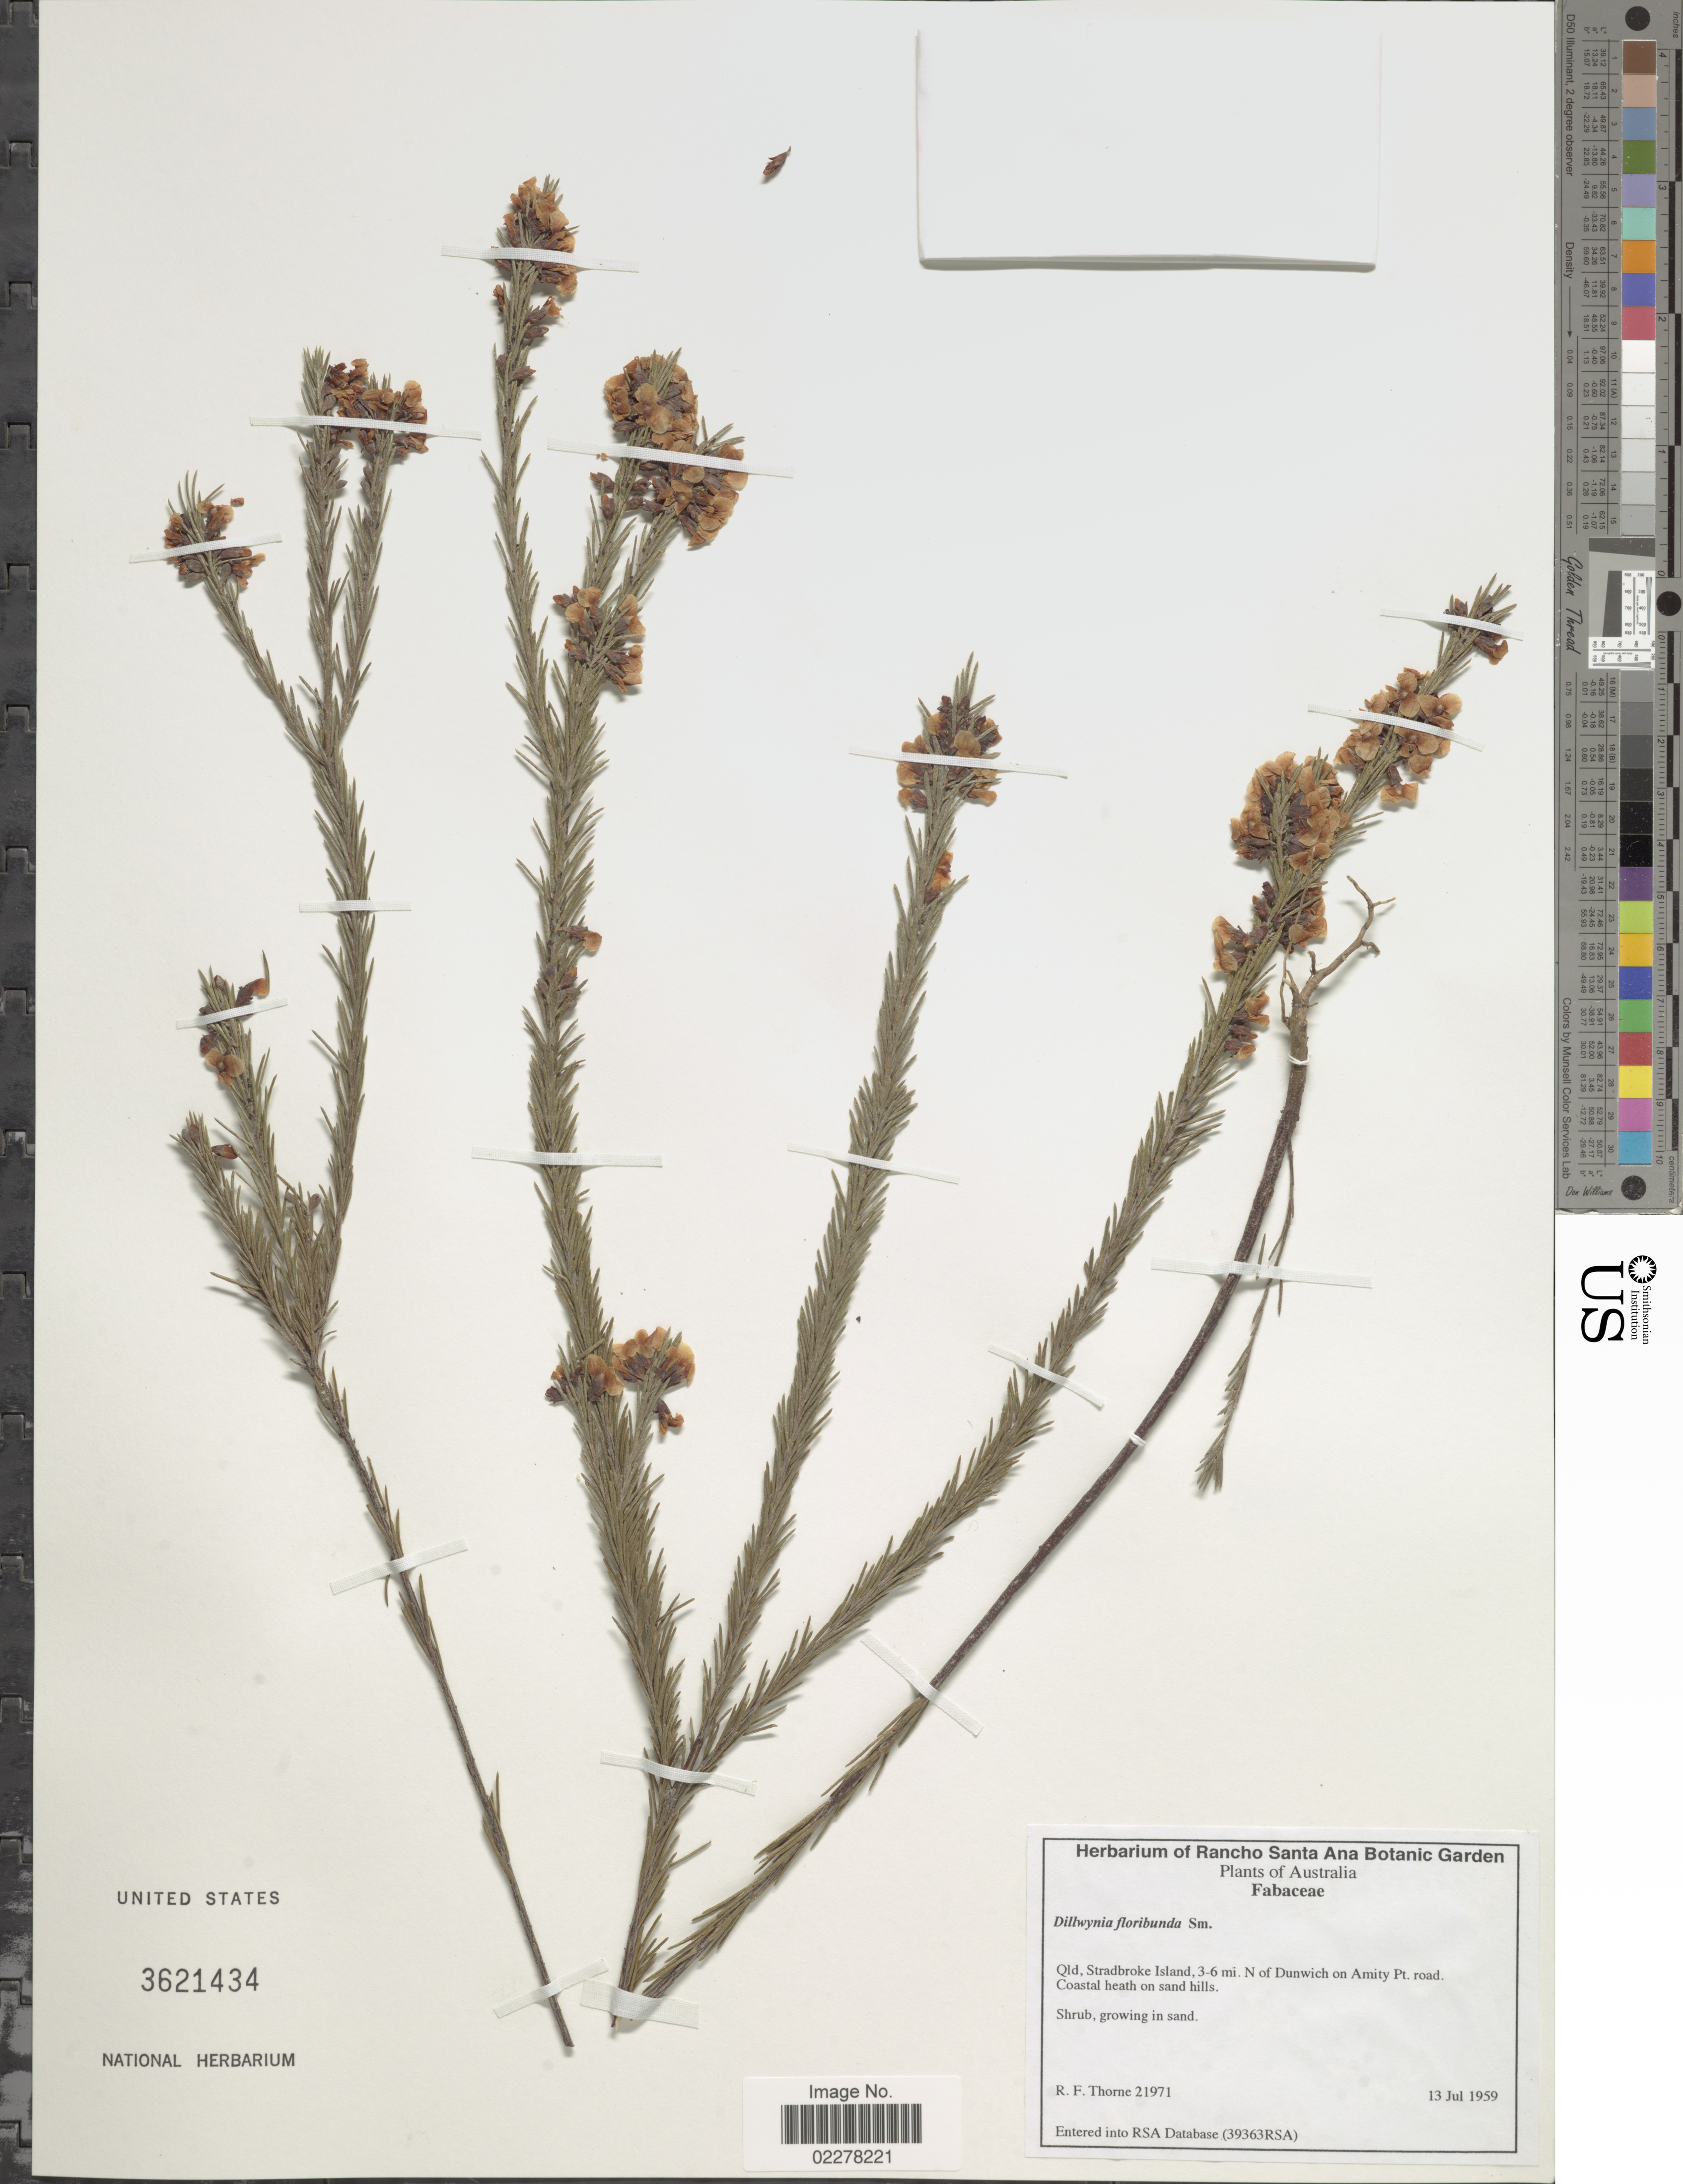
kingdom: Plantae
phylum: Tracheophyta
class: Magnoliopsida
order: Fabales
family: Fabaceae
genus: Dillwynia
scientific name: Dillwynia floribunda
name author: Sm.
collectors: R. F. Thorne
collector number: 21971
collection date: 1959-07-13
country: Australia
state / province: Queensland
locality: Qld,, Stradbroke Island, 3-6 mi. N of Dunwich on Amity Pt. road. Coastal heath on sand hills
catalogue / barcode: US 3621434